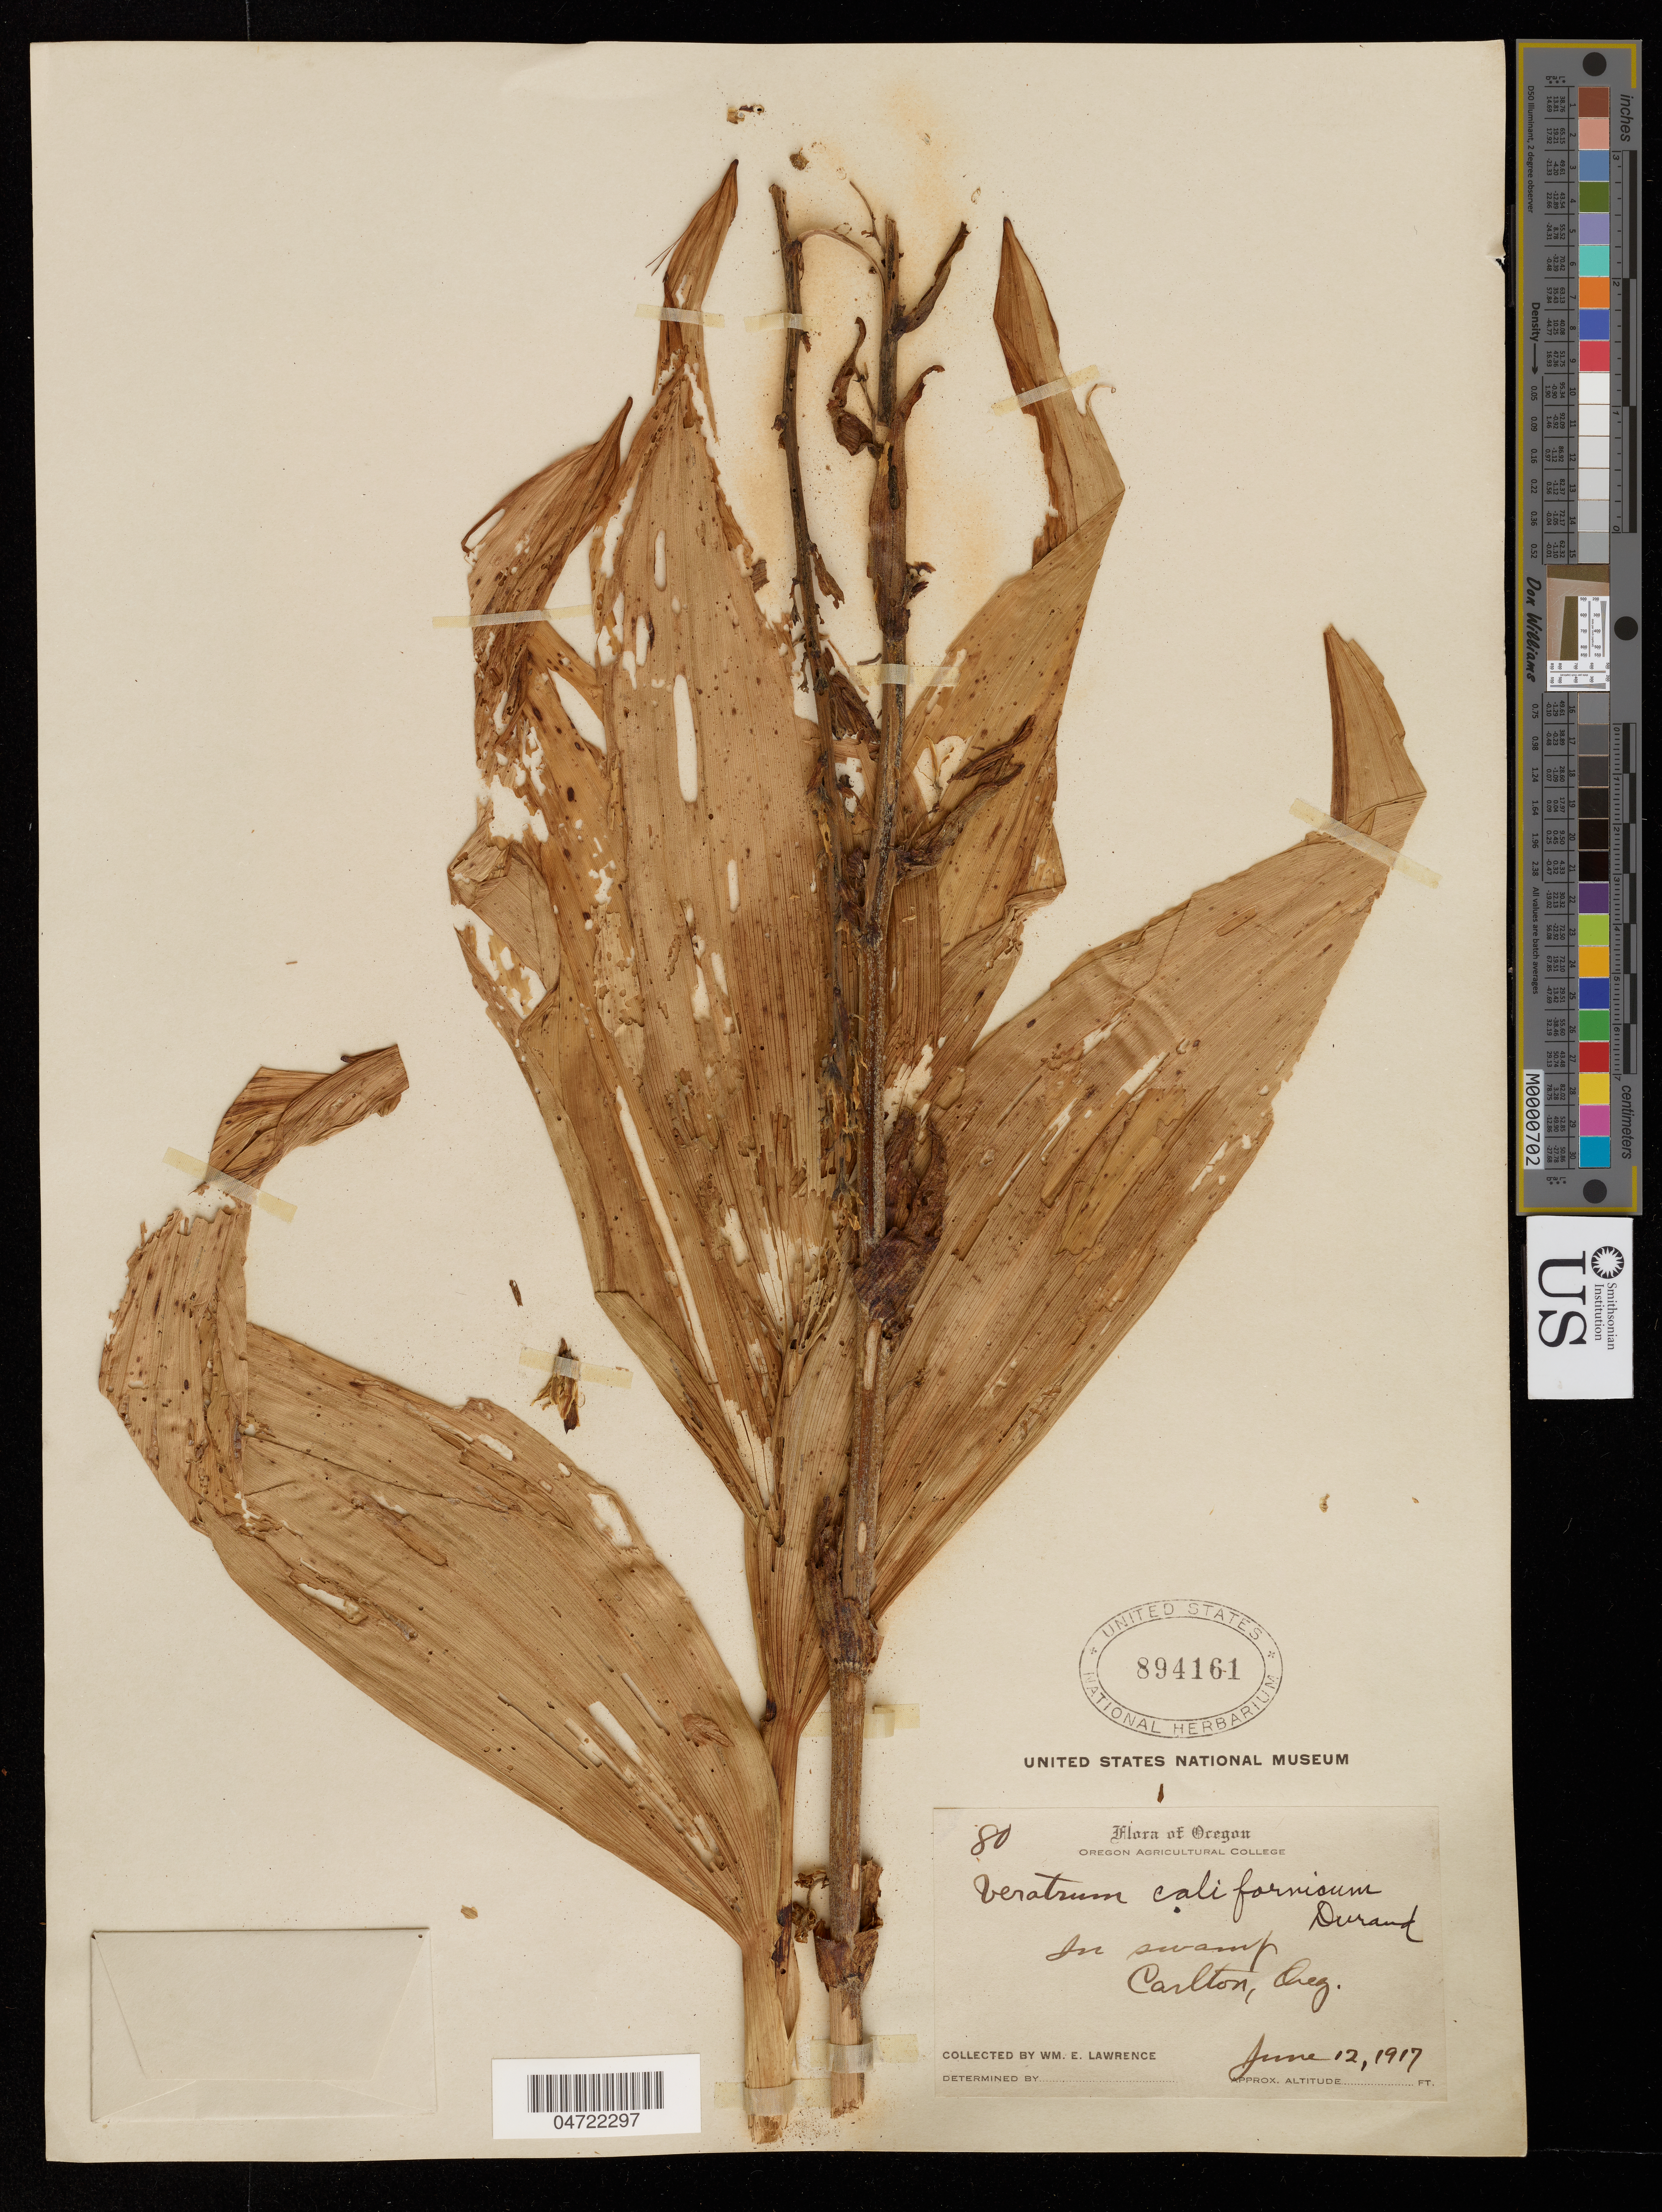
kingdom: Plantae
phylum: Tracheophyta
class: Liliopsida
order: Liliales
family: Melanthiaceae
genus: Veratrum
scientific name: Veratrum californicum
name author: Durand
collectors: W. Lawrence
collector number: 80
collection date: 1917-06-12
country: United States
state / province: Oregon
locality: Carlton.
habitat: In swamp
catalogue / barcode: US 894161